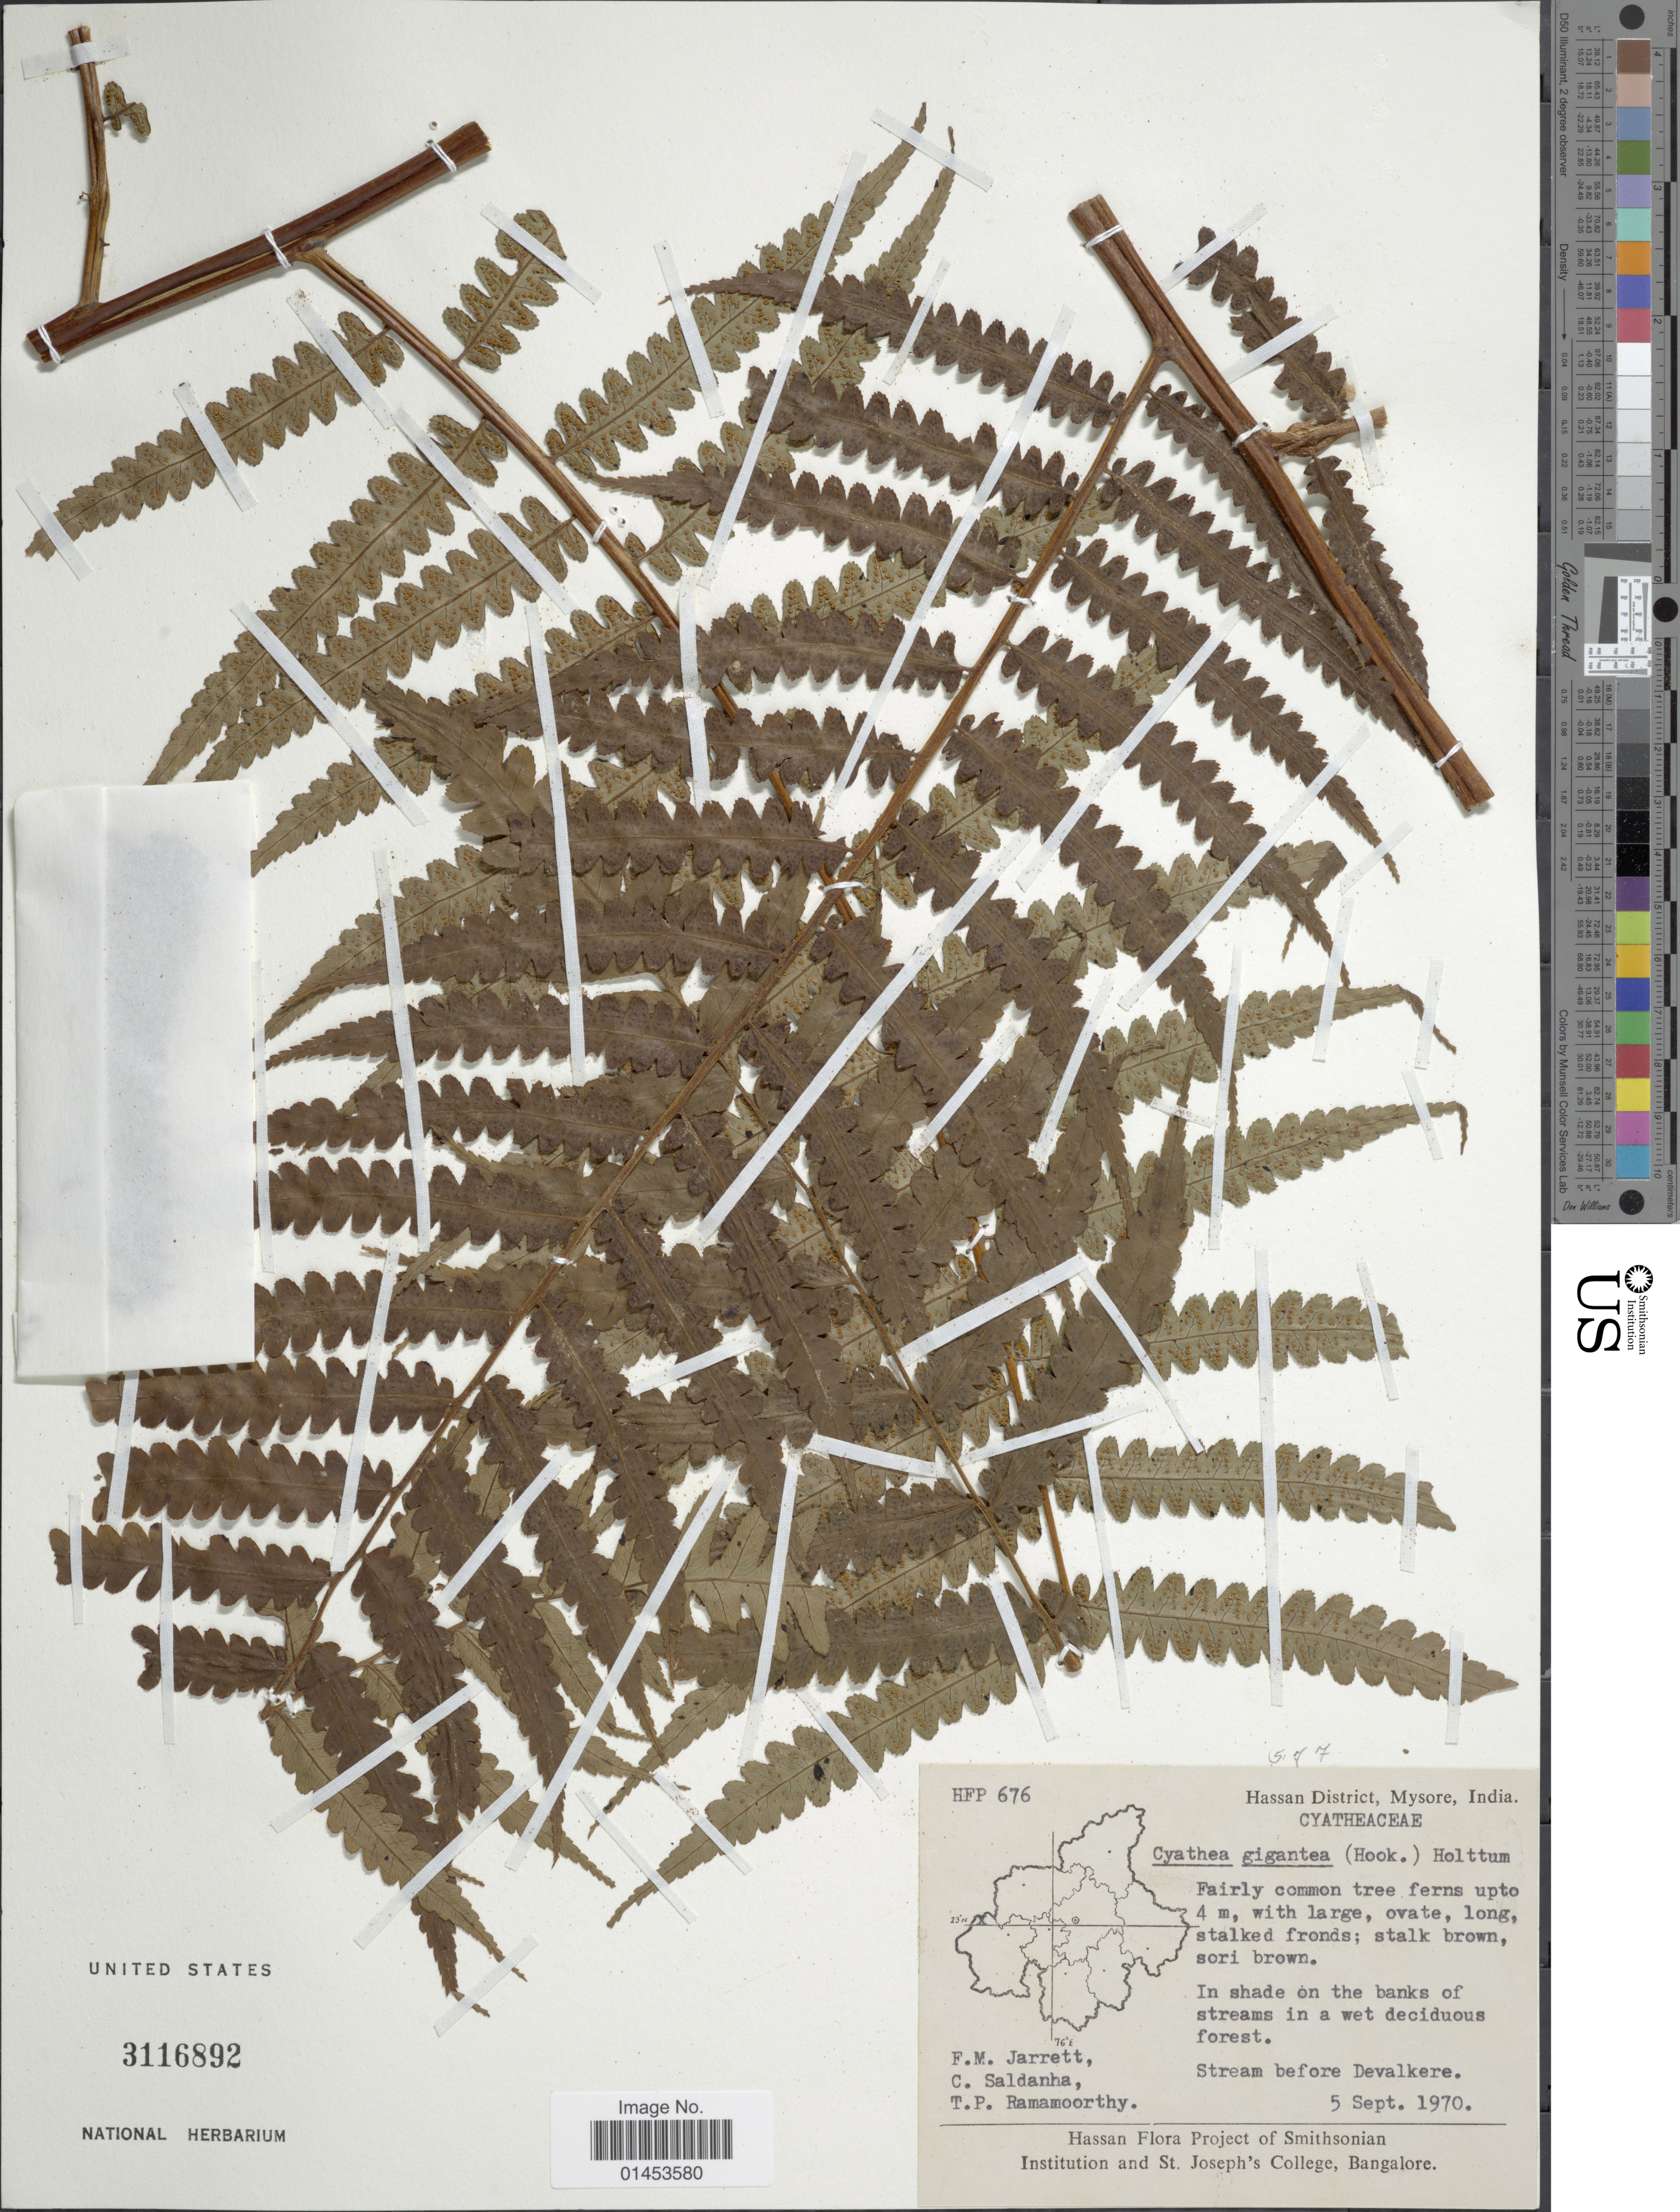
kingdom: Plantae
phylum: Tracheophyta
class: Polypodiopsida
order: Cyatheales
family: Cyatheaceae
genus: Cyathea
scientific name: Cyathea gigantea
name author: (Wall. ex Hook.) Holttum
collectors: F. M. Jarrett, C. Saldanha & T. P. Ramamoorthy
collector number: HFP676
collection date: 1970-09-05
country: India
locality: Hasssan District, Mysore, India, in shade on the banks of streams in a wet deciduous forest, stream before Devalkere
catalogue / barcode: US 3116892